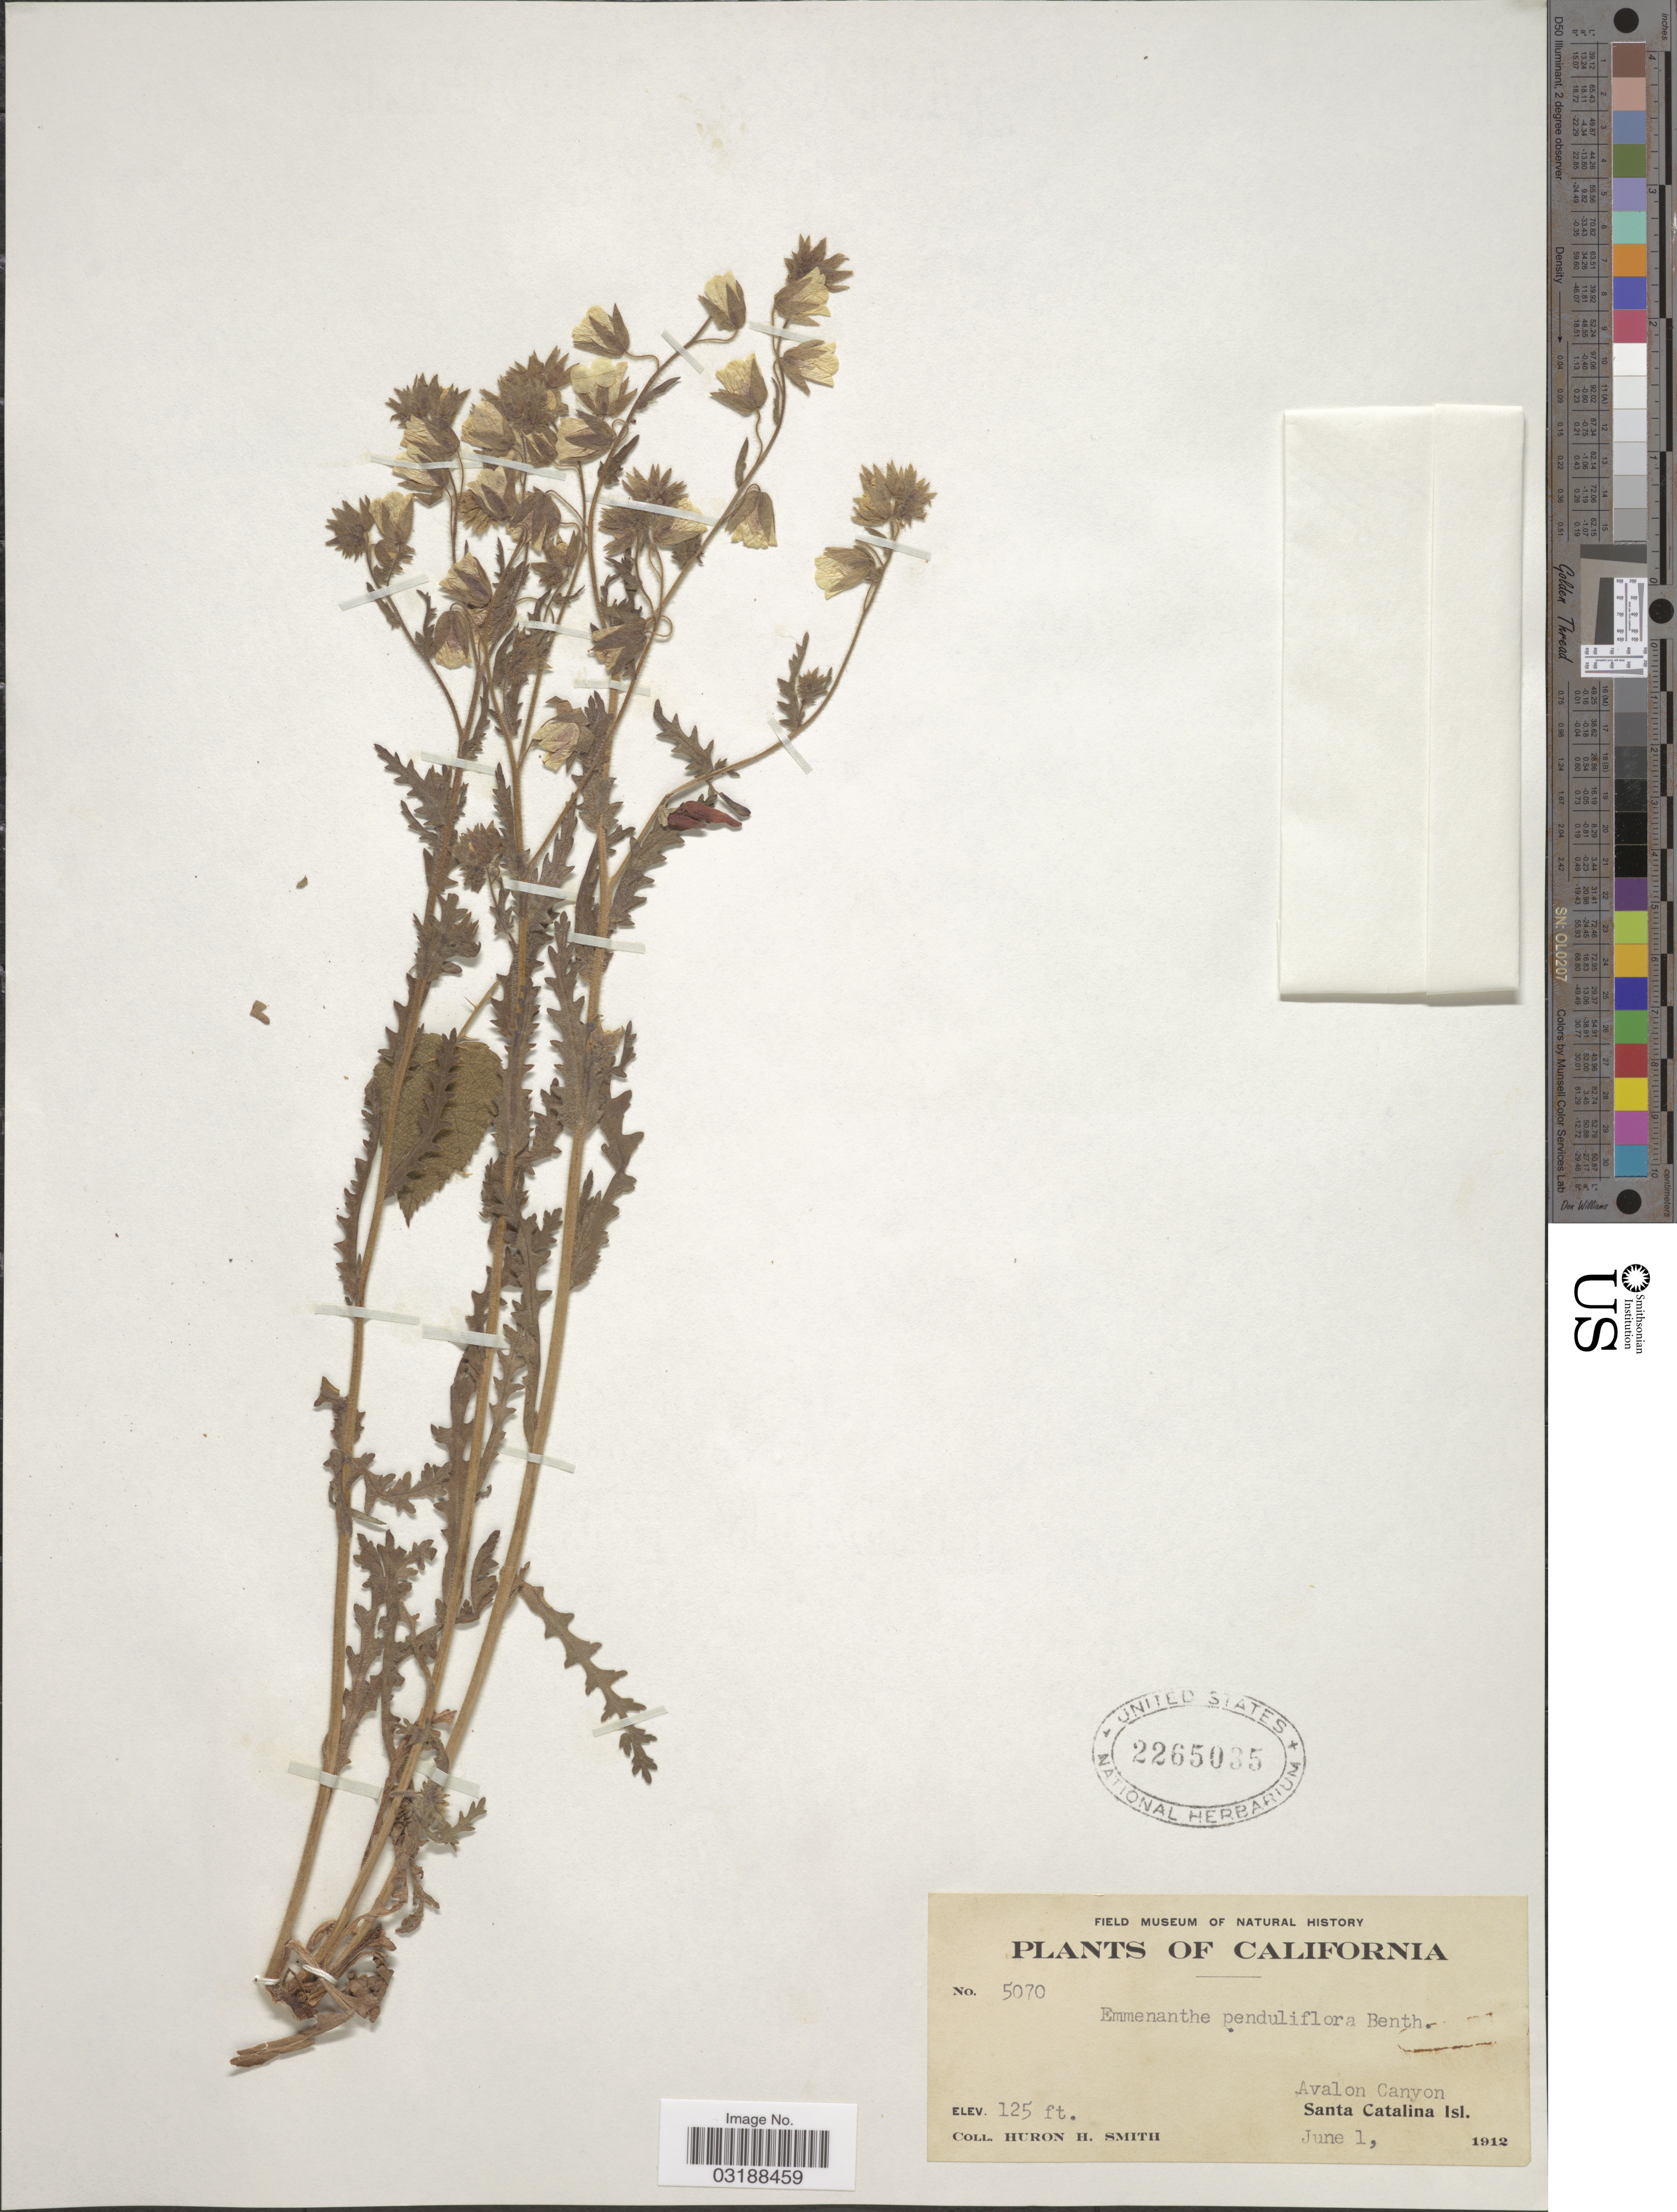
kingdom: Plantae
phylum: Tracheophyta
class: Magnoliopsida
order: Boraginales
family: Hydrophyllaceae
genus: Emmenanthe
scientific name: Emmenanthe penduliflora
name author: Benth.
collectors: Huron H. Smith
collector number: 5070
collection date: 1912-06-01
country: United States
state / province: California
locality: Avalon Canyon. Santa Catalina Isl.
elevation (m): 38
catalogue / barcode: US 2265035